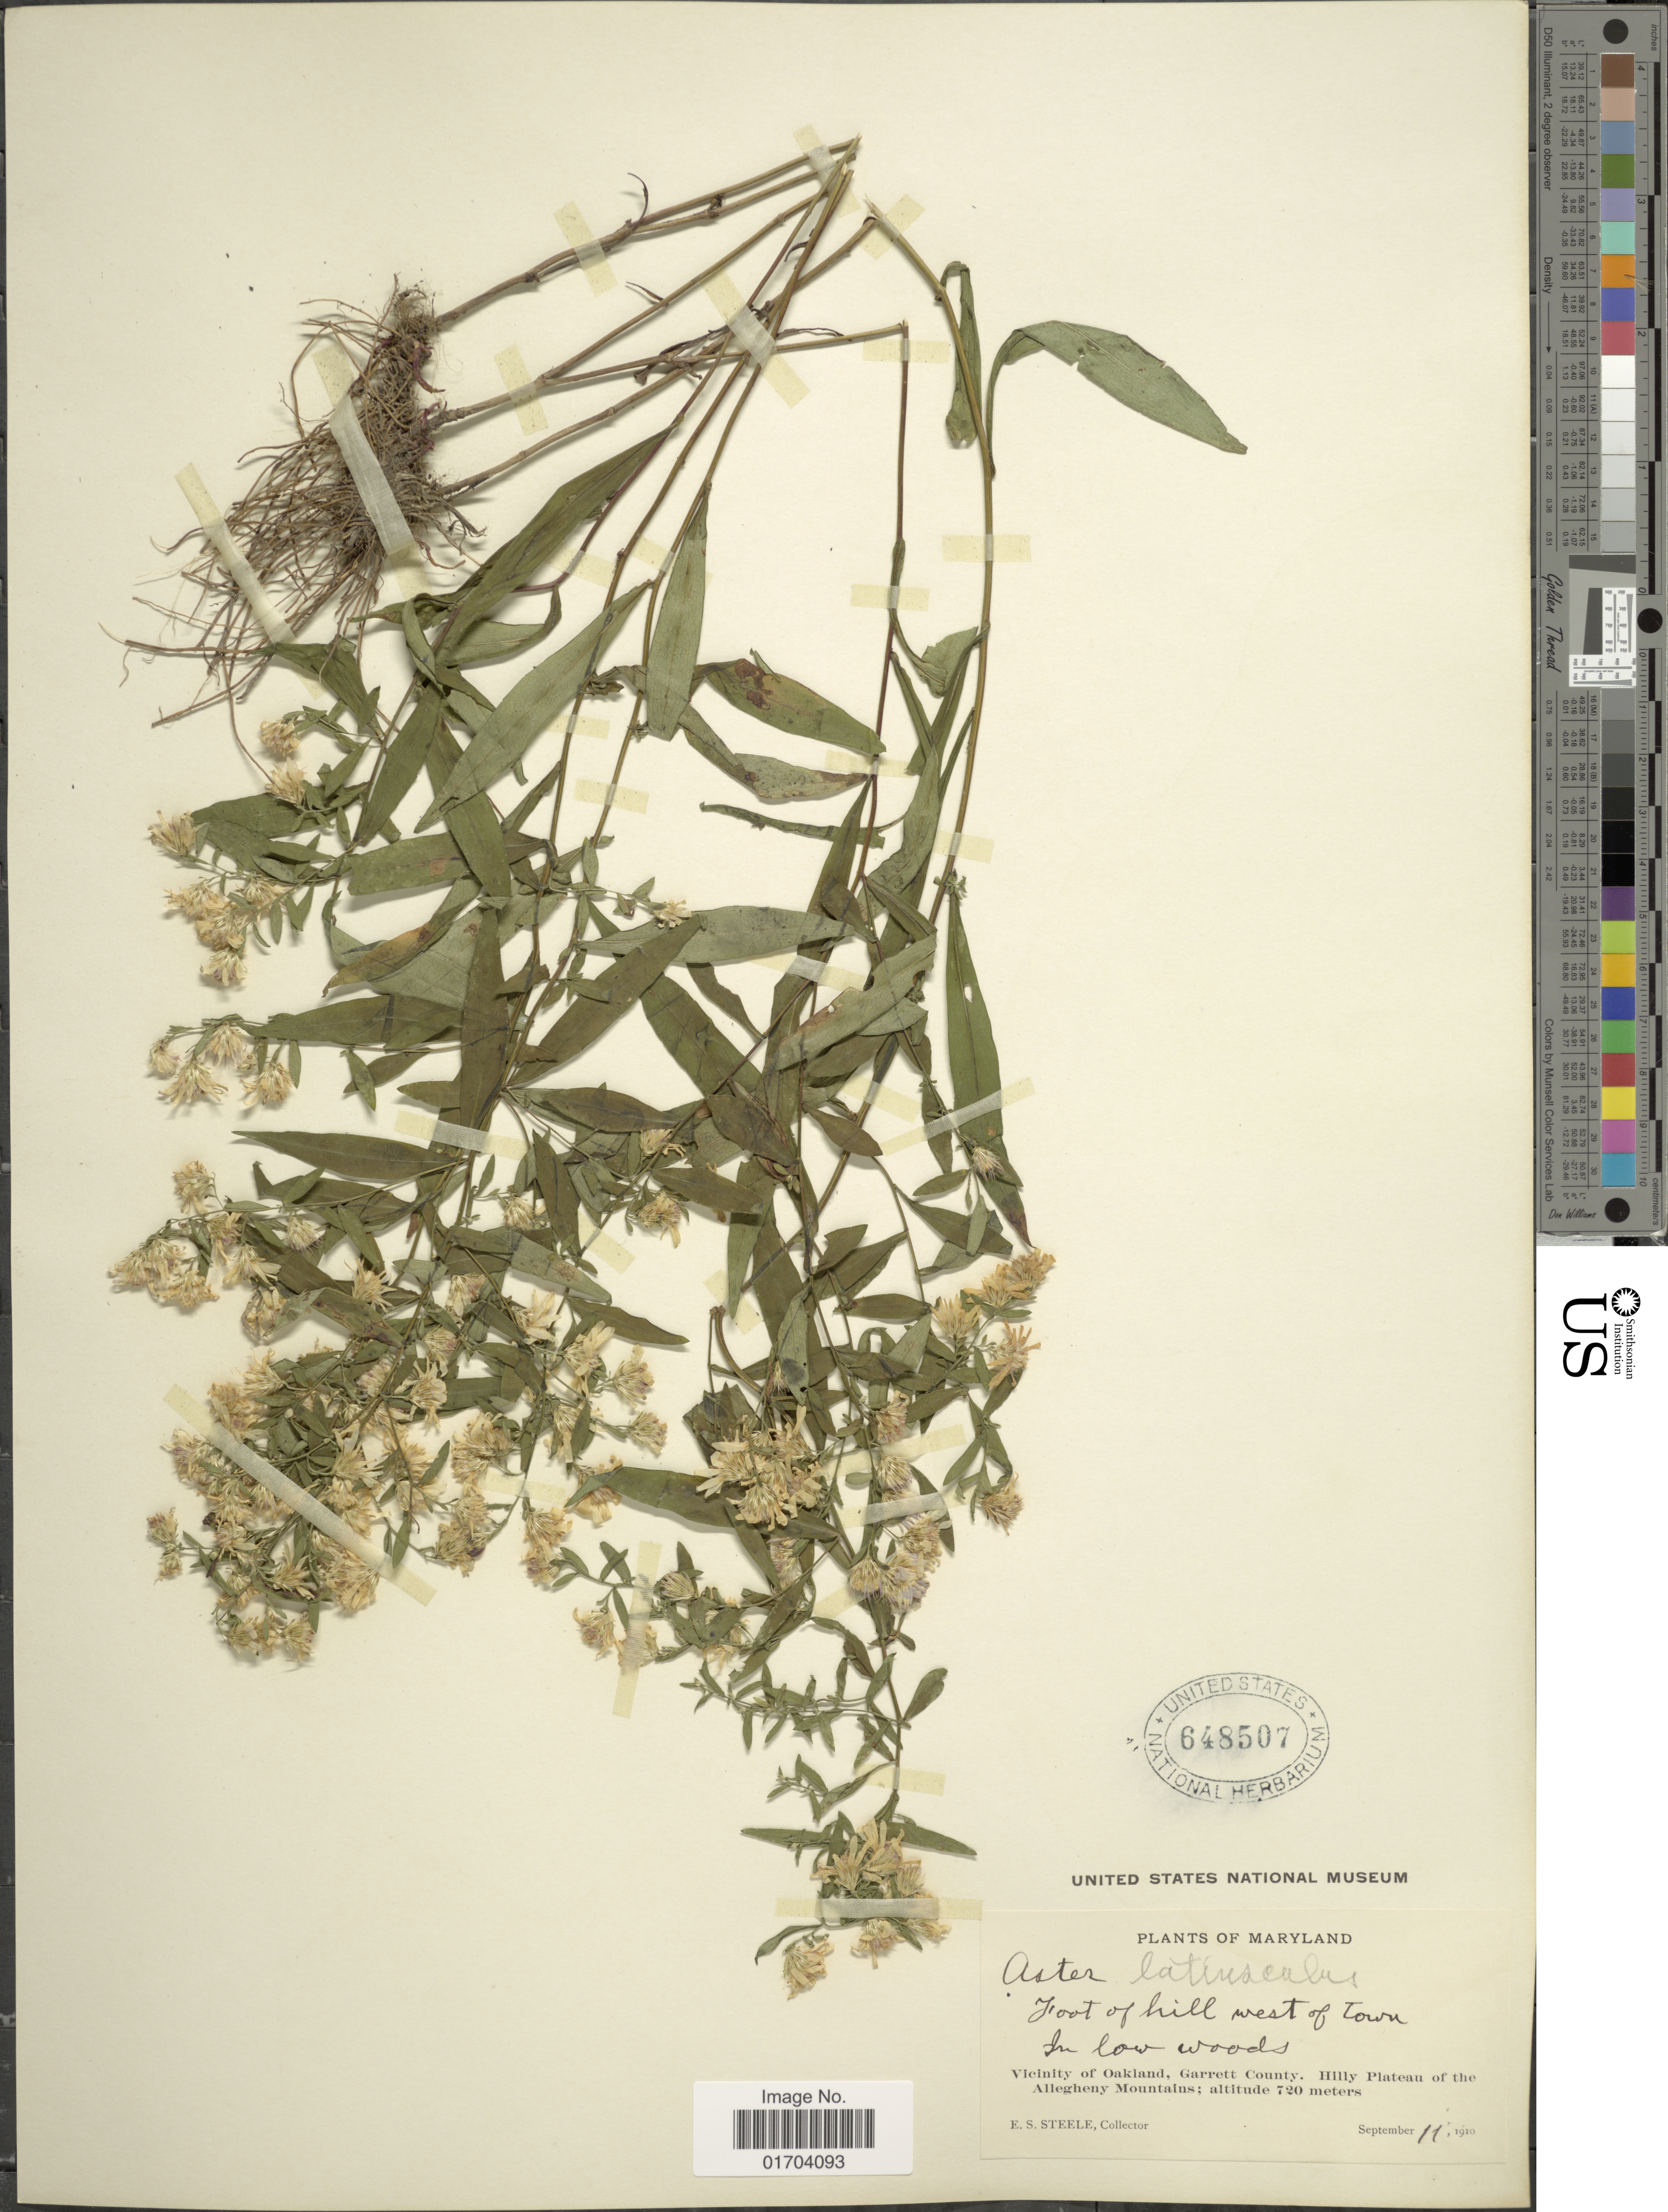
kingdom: Plantae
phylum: Tracheophyta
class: Magnoliopsida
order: Asterales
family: Asteraceae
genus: Aster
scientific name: Aster latiusculus E.S. Steele sp. nov. ined.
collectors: E. Steele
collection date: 1910-09-11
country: United States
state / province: Maryland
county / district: Garrett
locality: Foot of hill West of town, Vicinity of Oakland, Garrett County. Hilly Plateau of the Allegheny Mountains.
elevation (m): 720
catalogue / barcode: US 648507